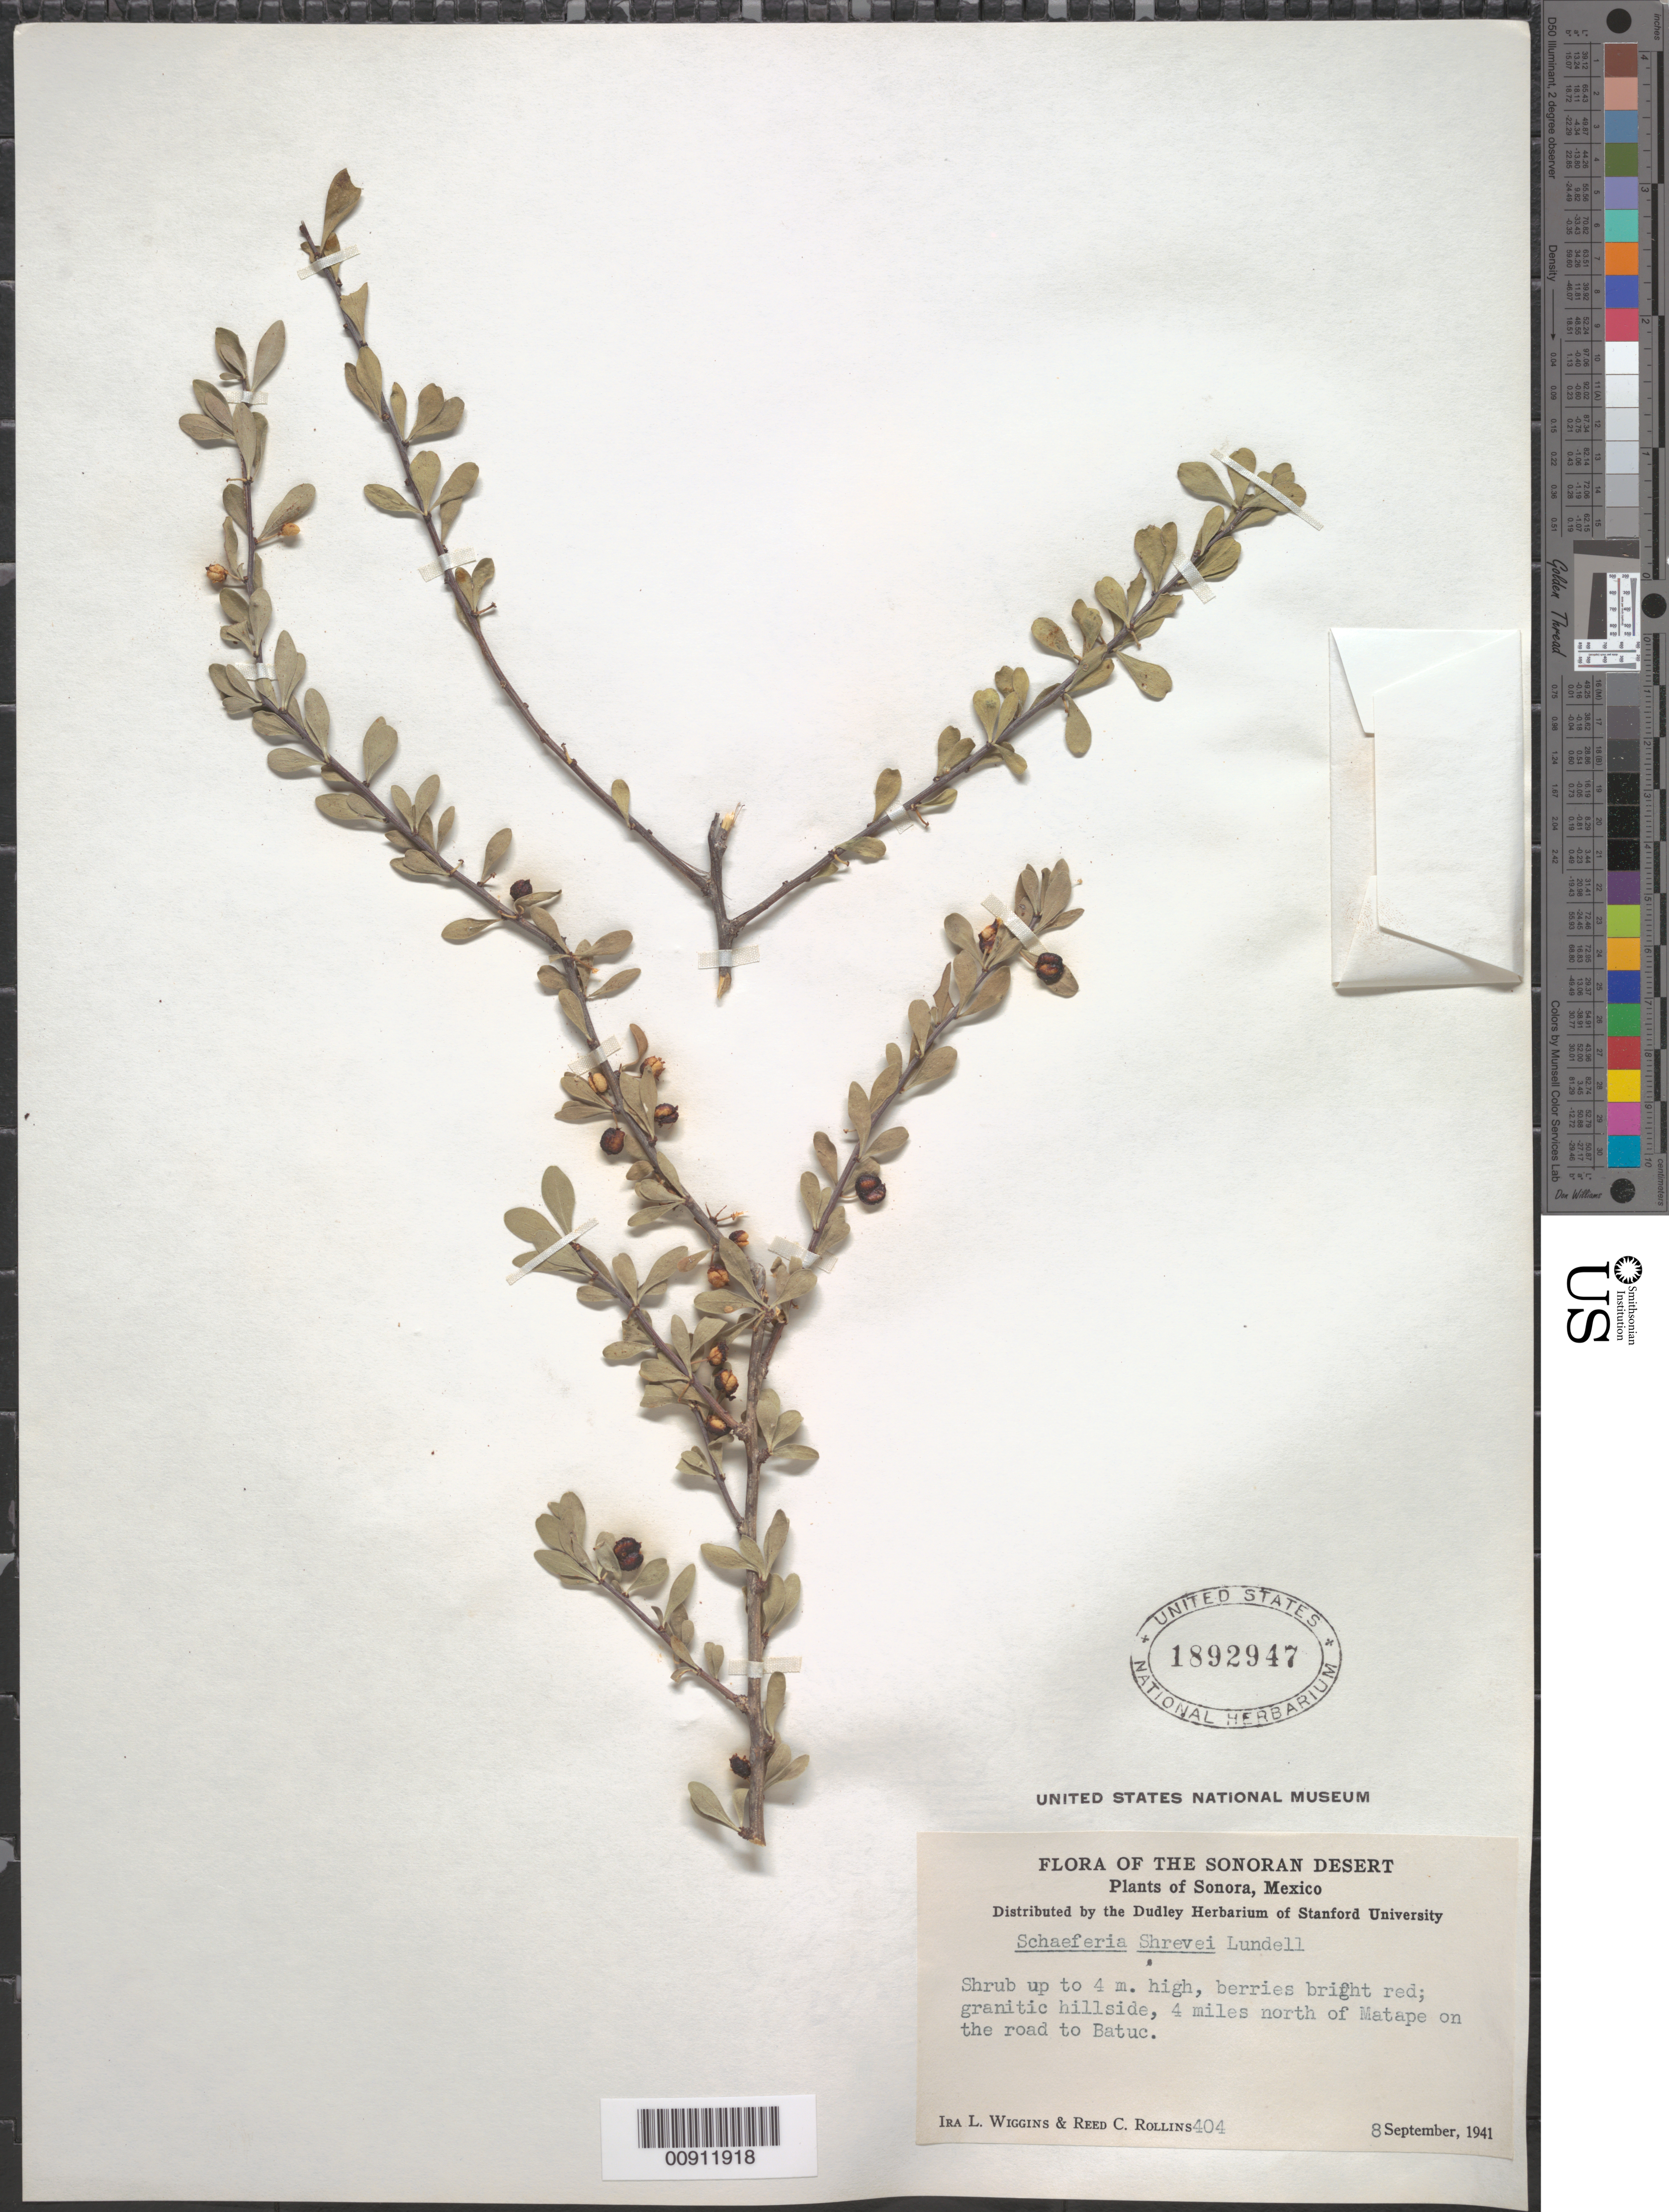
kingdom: Plantae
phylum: Tracheophyta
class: Magnoliopsida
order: Celastrales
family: Celastraceae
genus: Schaefferia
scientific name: Schaefferia shrevei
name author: Lundell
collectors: I. L. Wiggins & R. C. Rollins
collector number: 404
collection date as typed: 08 Sep 1941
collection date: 1941-09-08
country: Mexico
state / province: Sonora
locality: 4 miles north of Matape on the road to Batuc.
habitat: Granitic hillside.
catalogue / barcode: US 1892947